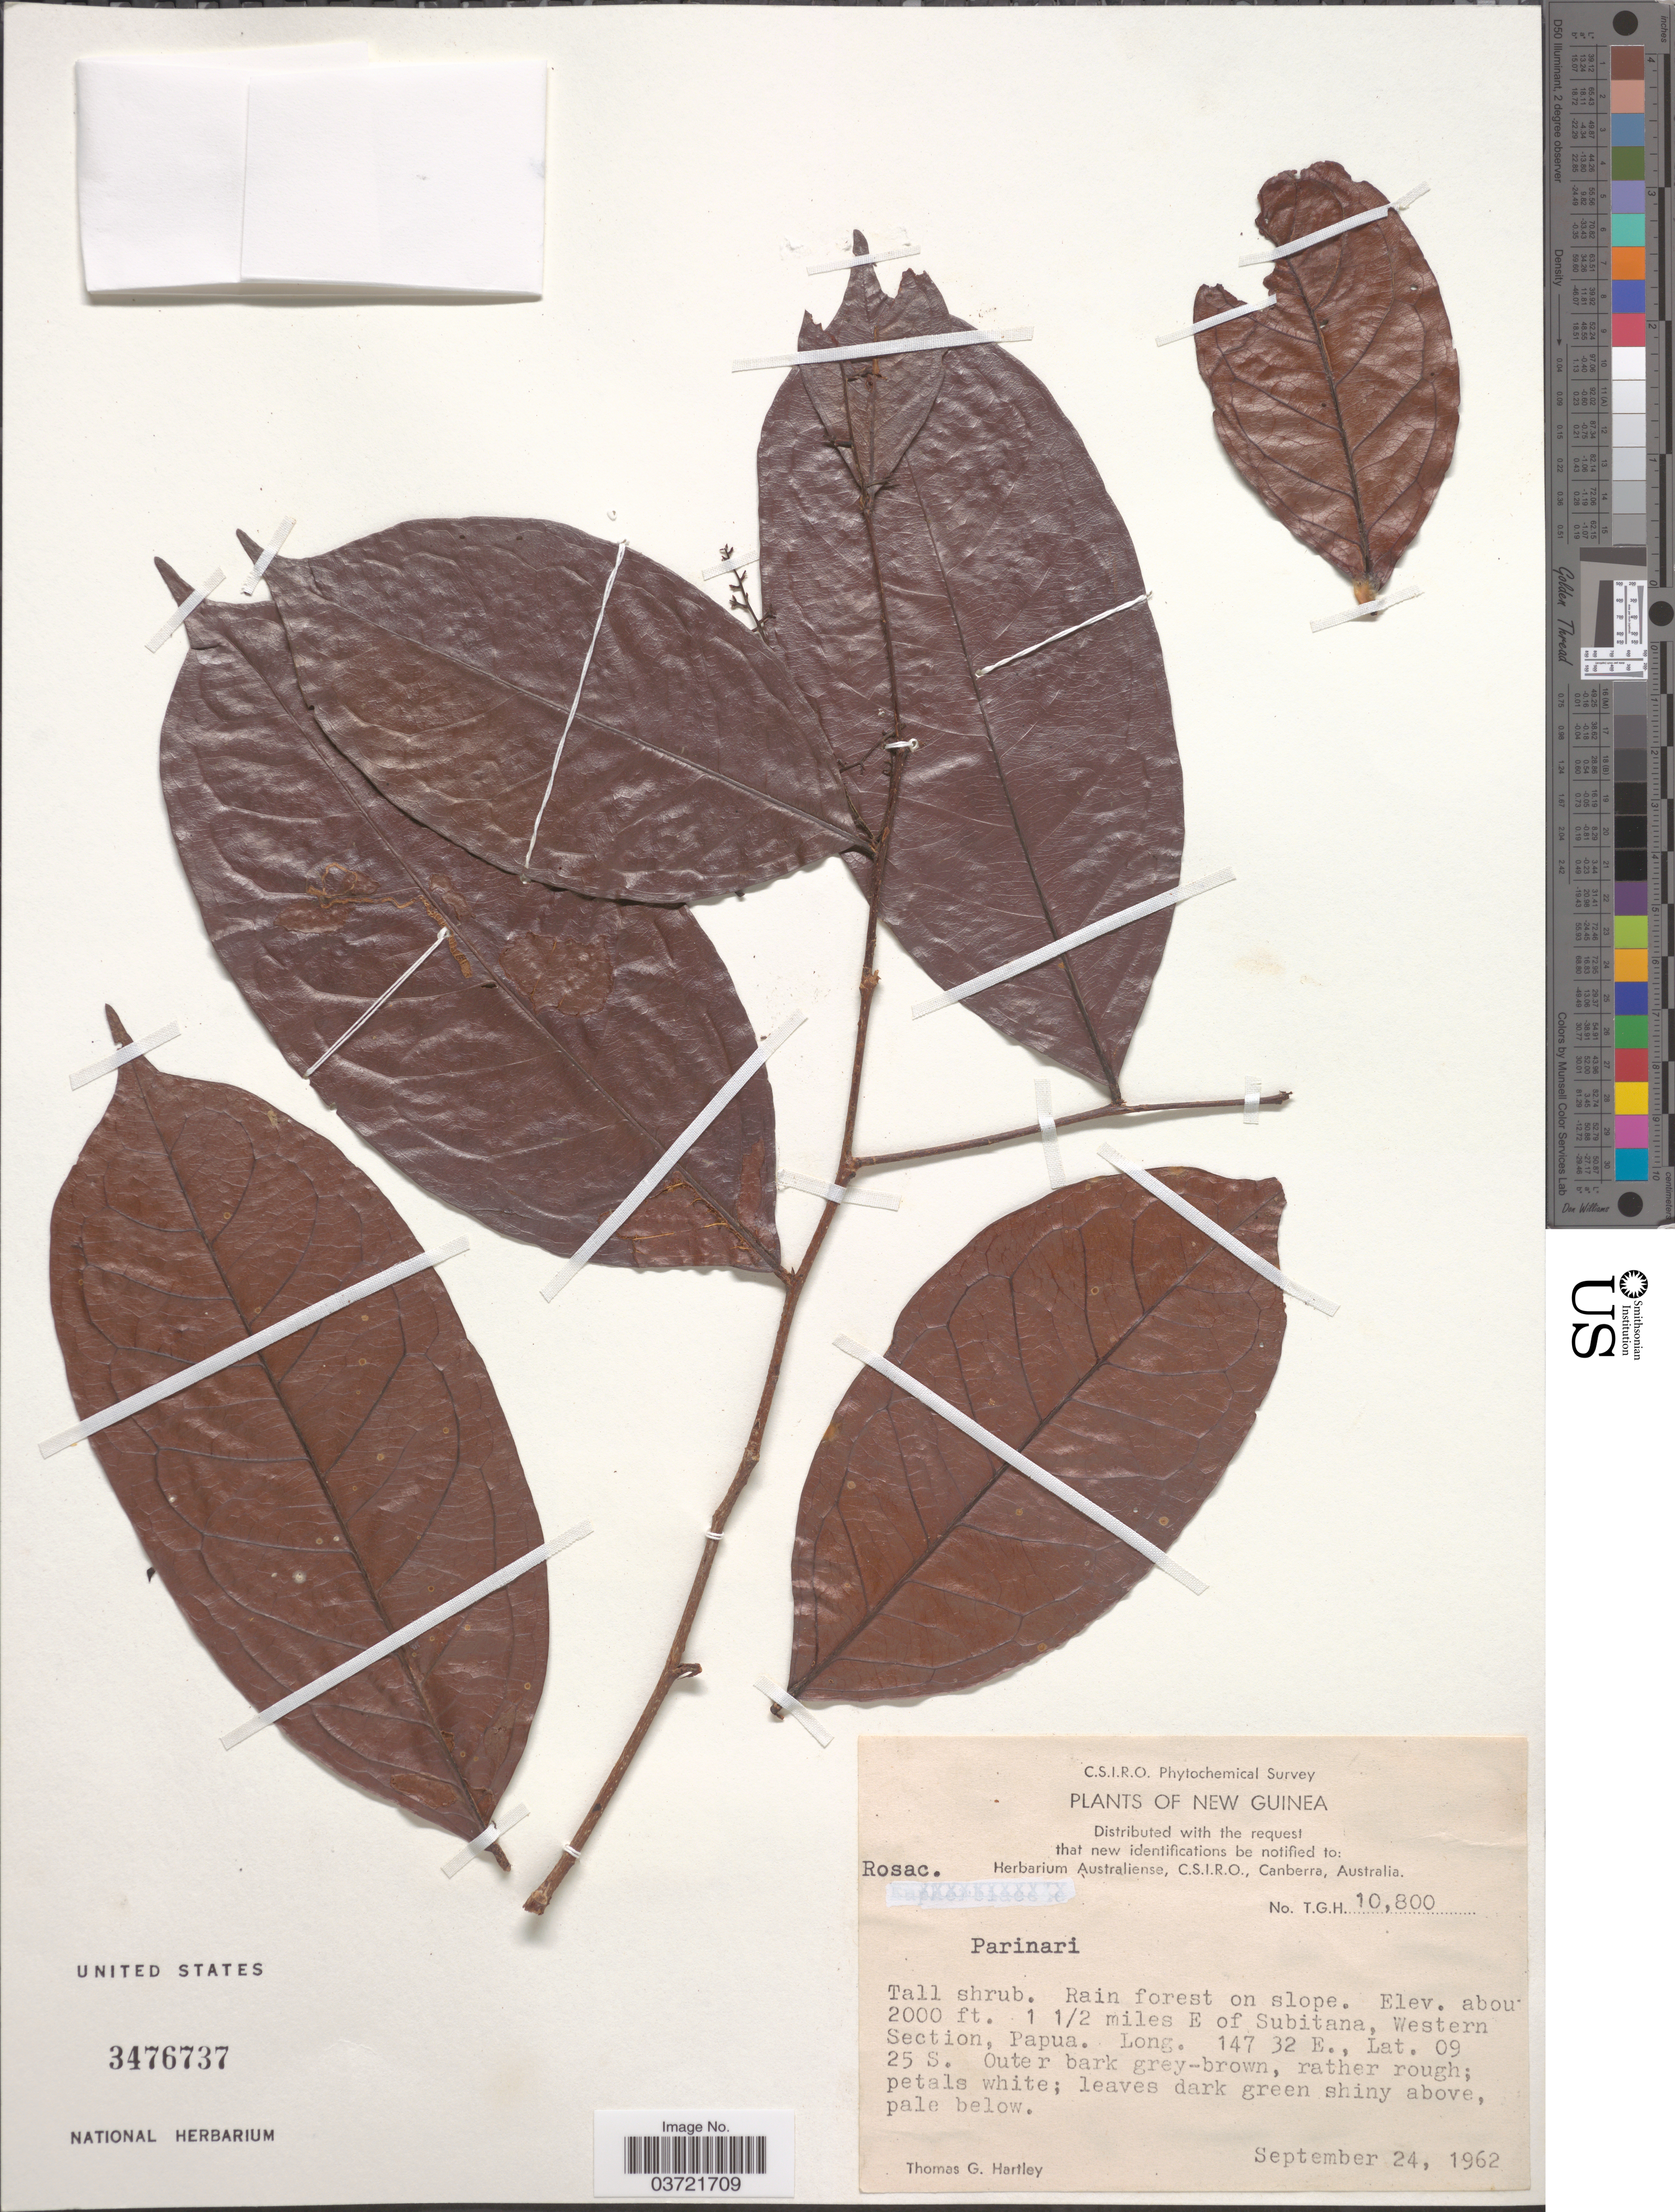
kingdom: Plantae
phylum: Tracheophyta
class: Magnoliopsida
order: Malpighiales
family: Chrysobalanaceae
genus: Parinari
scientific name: Parinari sp.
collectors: T. G. Hartley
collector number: TGH10800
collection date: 1962-09-24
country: Papua New Guinea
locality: New Guinea. 1 ½ miles E of Subitana, Western Section, Papua.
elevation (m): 610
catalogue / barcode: US 3476737